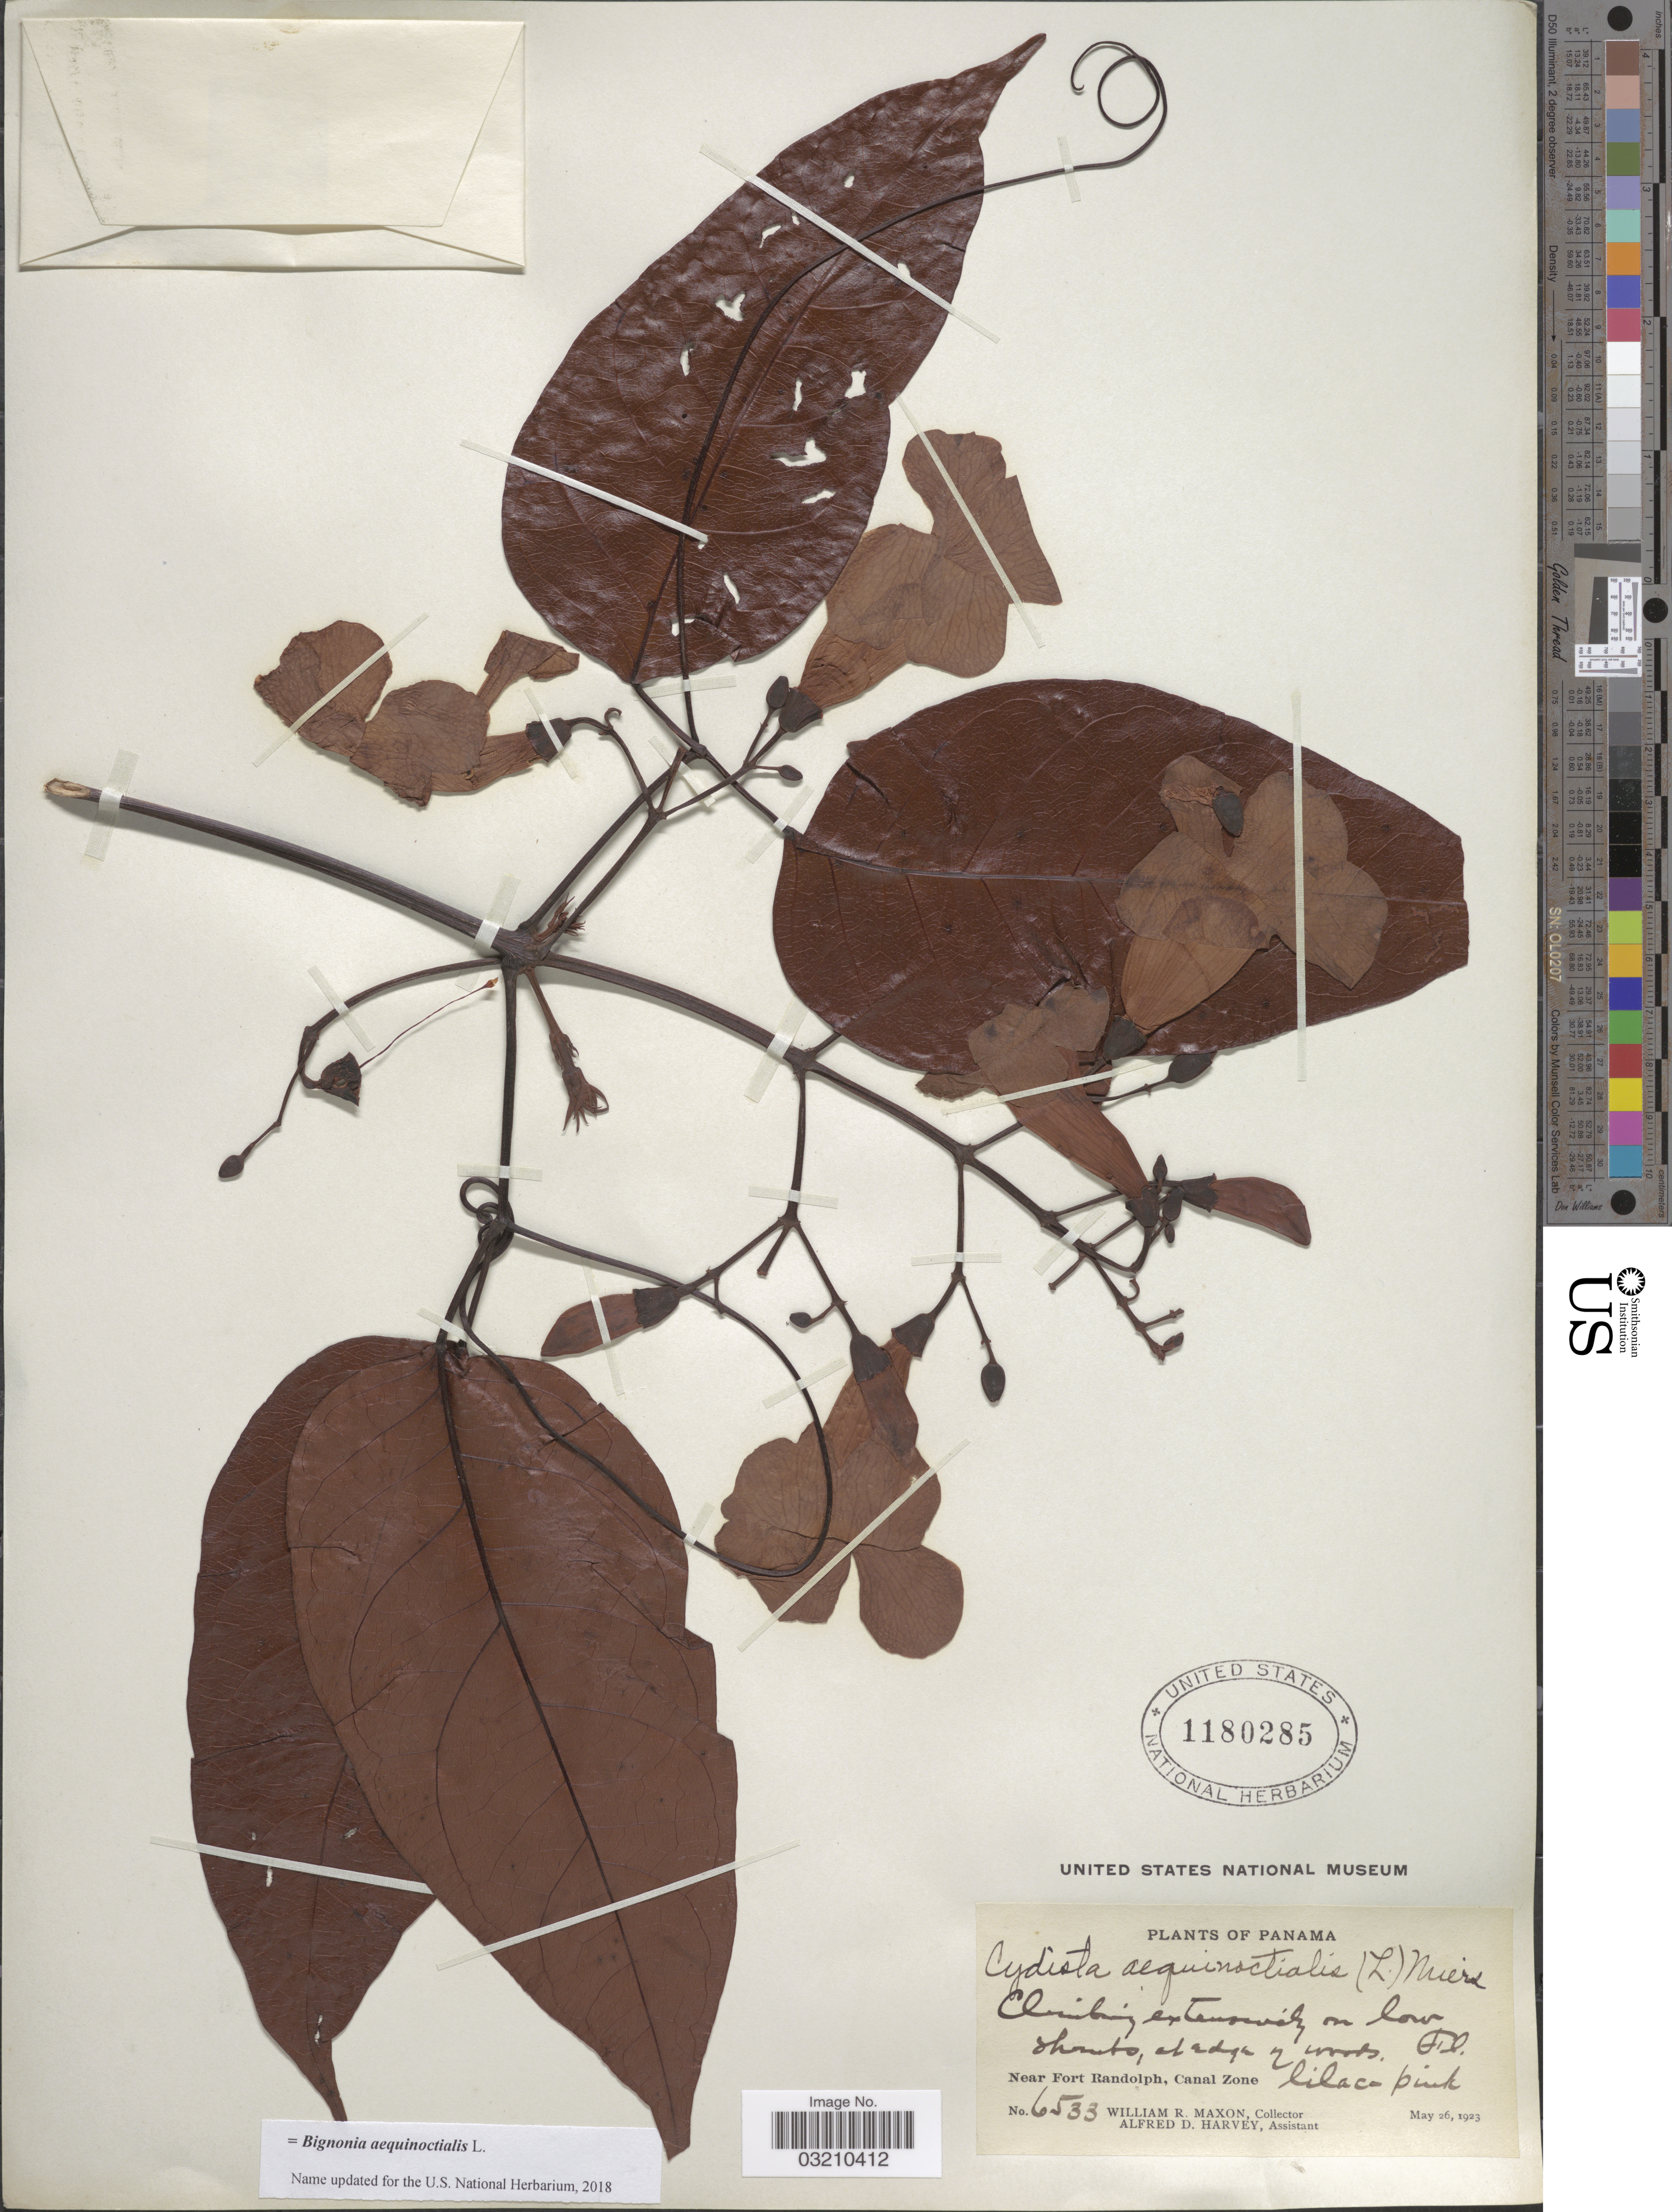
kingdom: Plantae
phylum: Tracheophyta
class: Magnoliopsida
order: Lamiales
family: Bignoniaceae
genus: Bignonia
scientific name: Bignonia aequinoctialis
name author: L.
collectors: W. R. Maxon & A. D. Harvey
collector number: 6533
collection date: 1923-05-26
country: Panama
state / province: Colón / Panamá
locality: Near Fort Randolph, Canal Zone.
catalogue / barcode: US 1180285